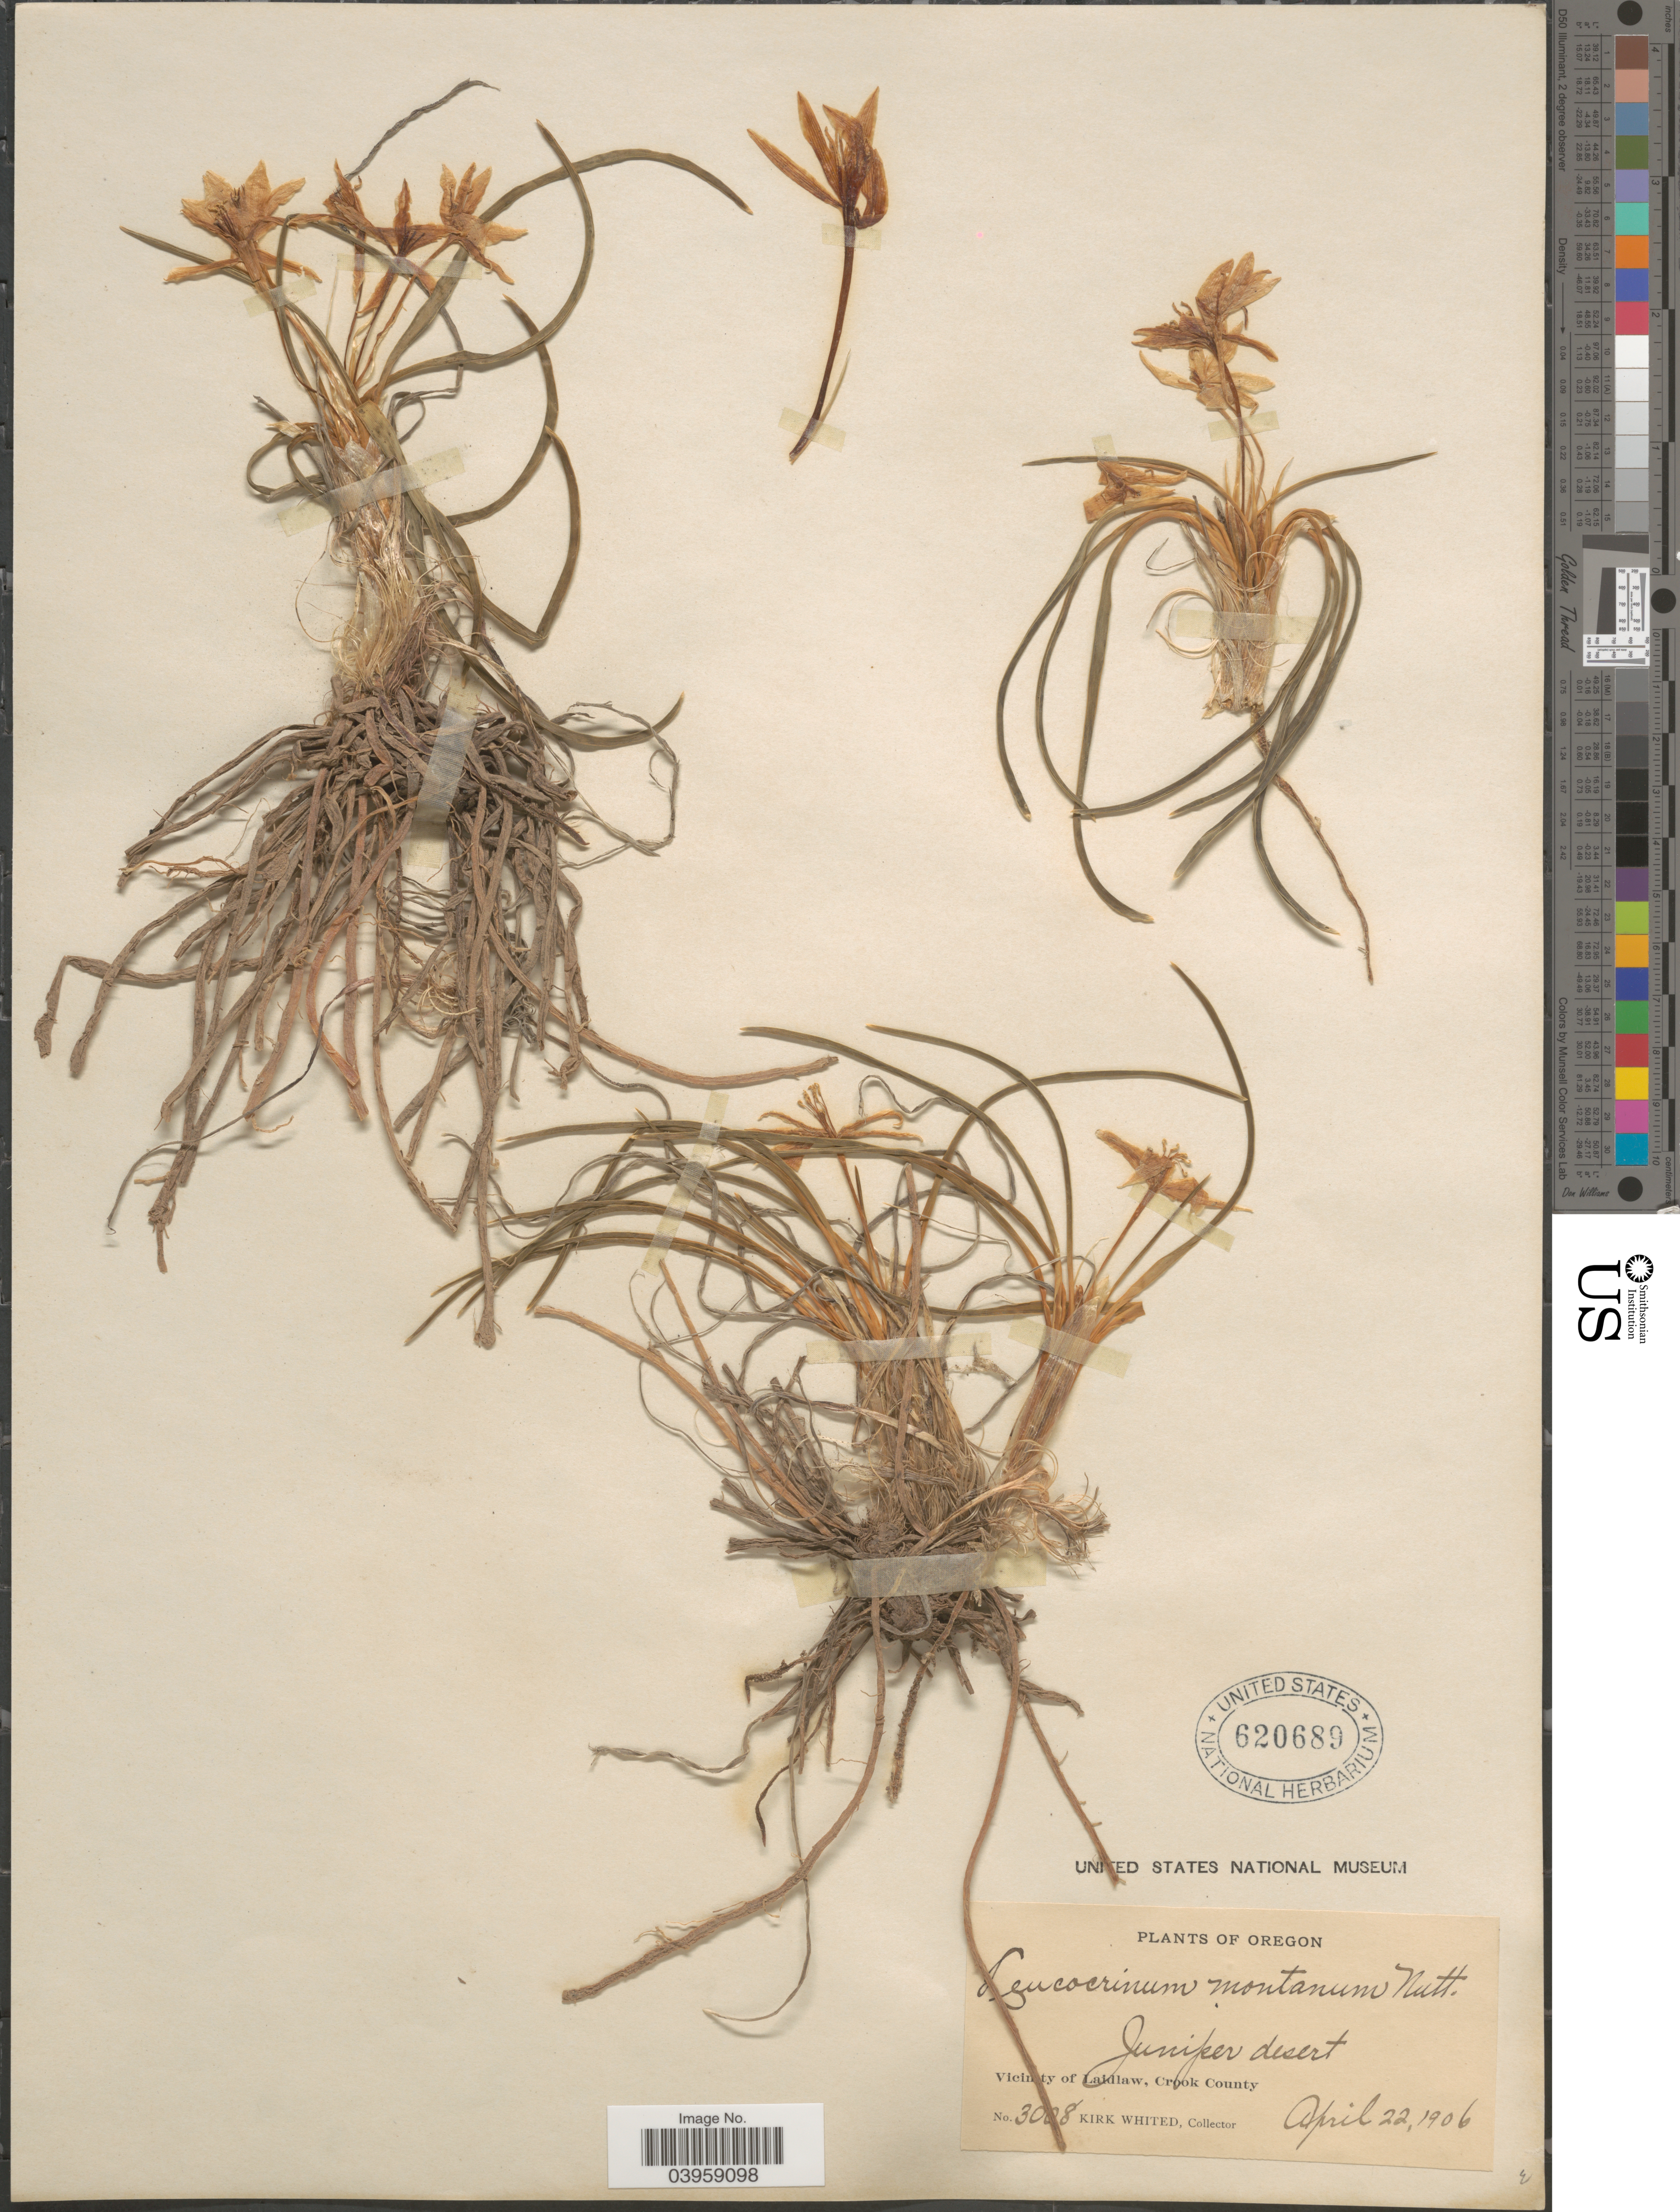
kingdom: Plantae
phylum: Tracheophyta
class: Liliopsida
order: Asparagales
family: Asparagaceae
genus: Leucocrinum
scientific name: Leucocrinum montanum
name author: Nutt.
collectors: K. Whited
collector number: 3008*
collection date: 1906-04-22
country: United States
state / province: Oregon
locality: Juniper desert. Vicinity of Laidlaw, Crook County.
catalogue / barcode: US 620689